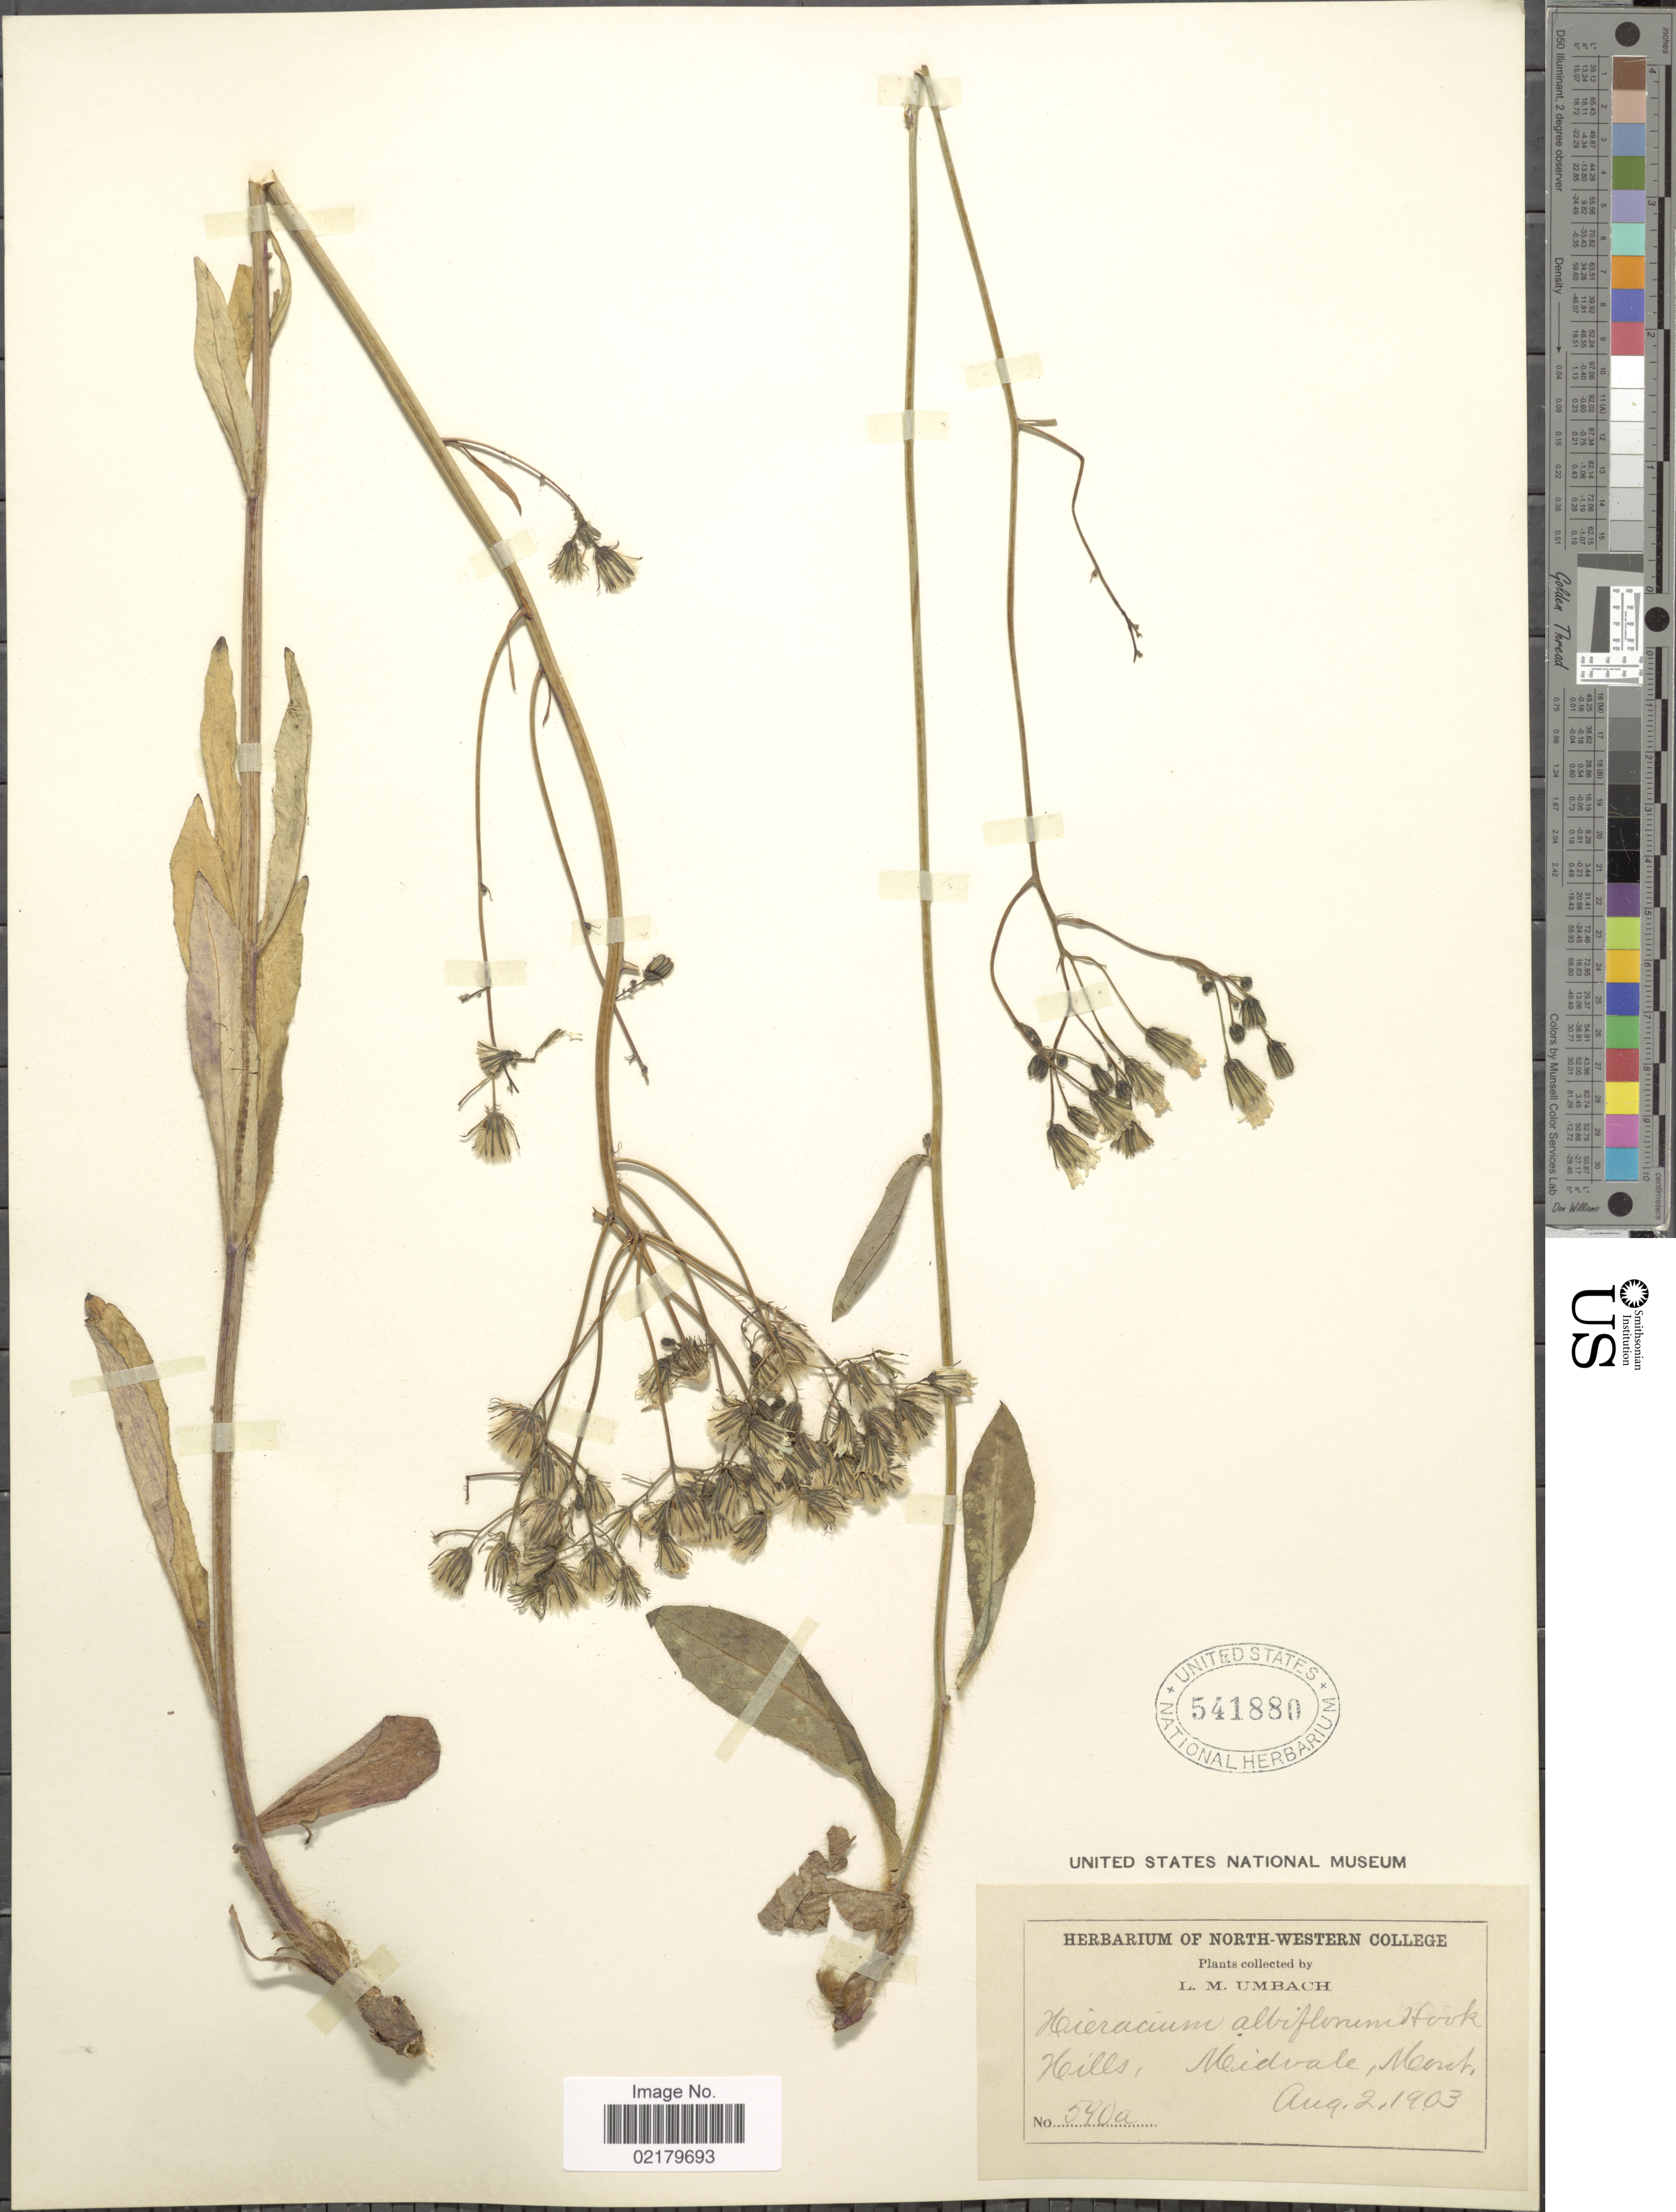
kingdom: Plantae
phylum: Tracheophyta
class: Magnoliopsida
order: Asterales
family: Asteraceae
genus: Hieracium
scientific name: Hieracium albiflorum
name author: Hook.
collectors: L. M. Umbach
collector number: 590a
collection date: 1903-08-02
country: United States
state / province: Montana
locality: Hills, Midvale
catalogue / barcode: US 541880